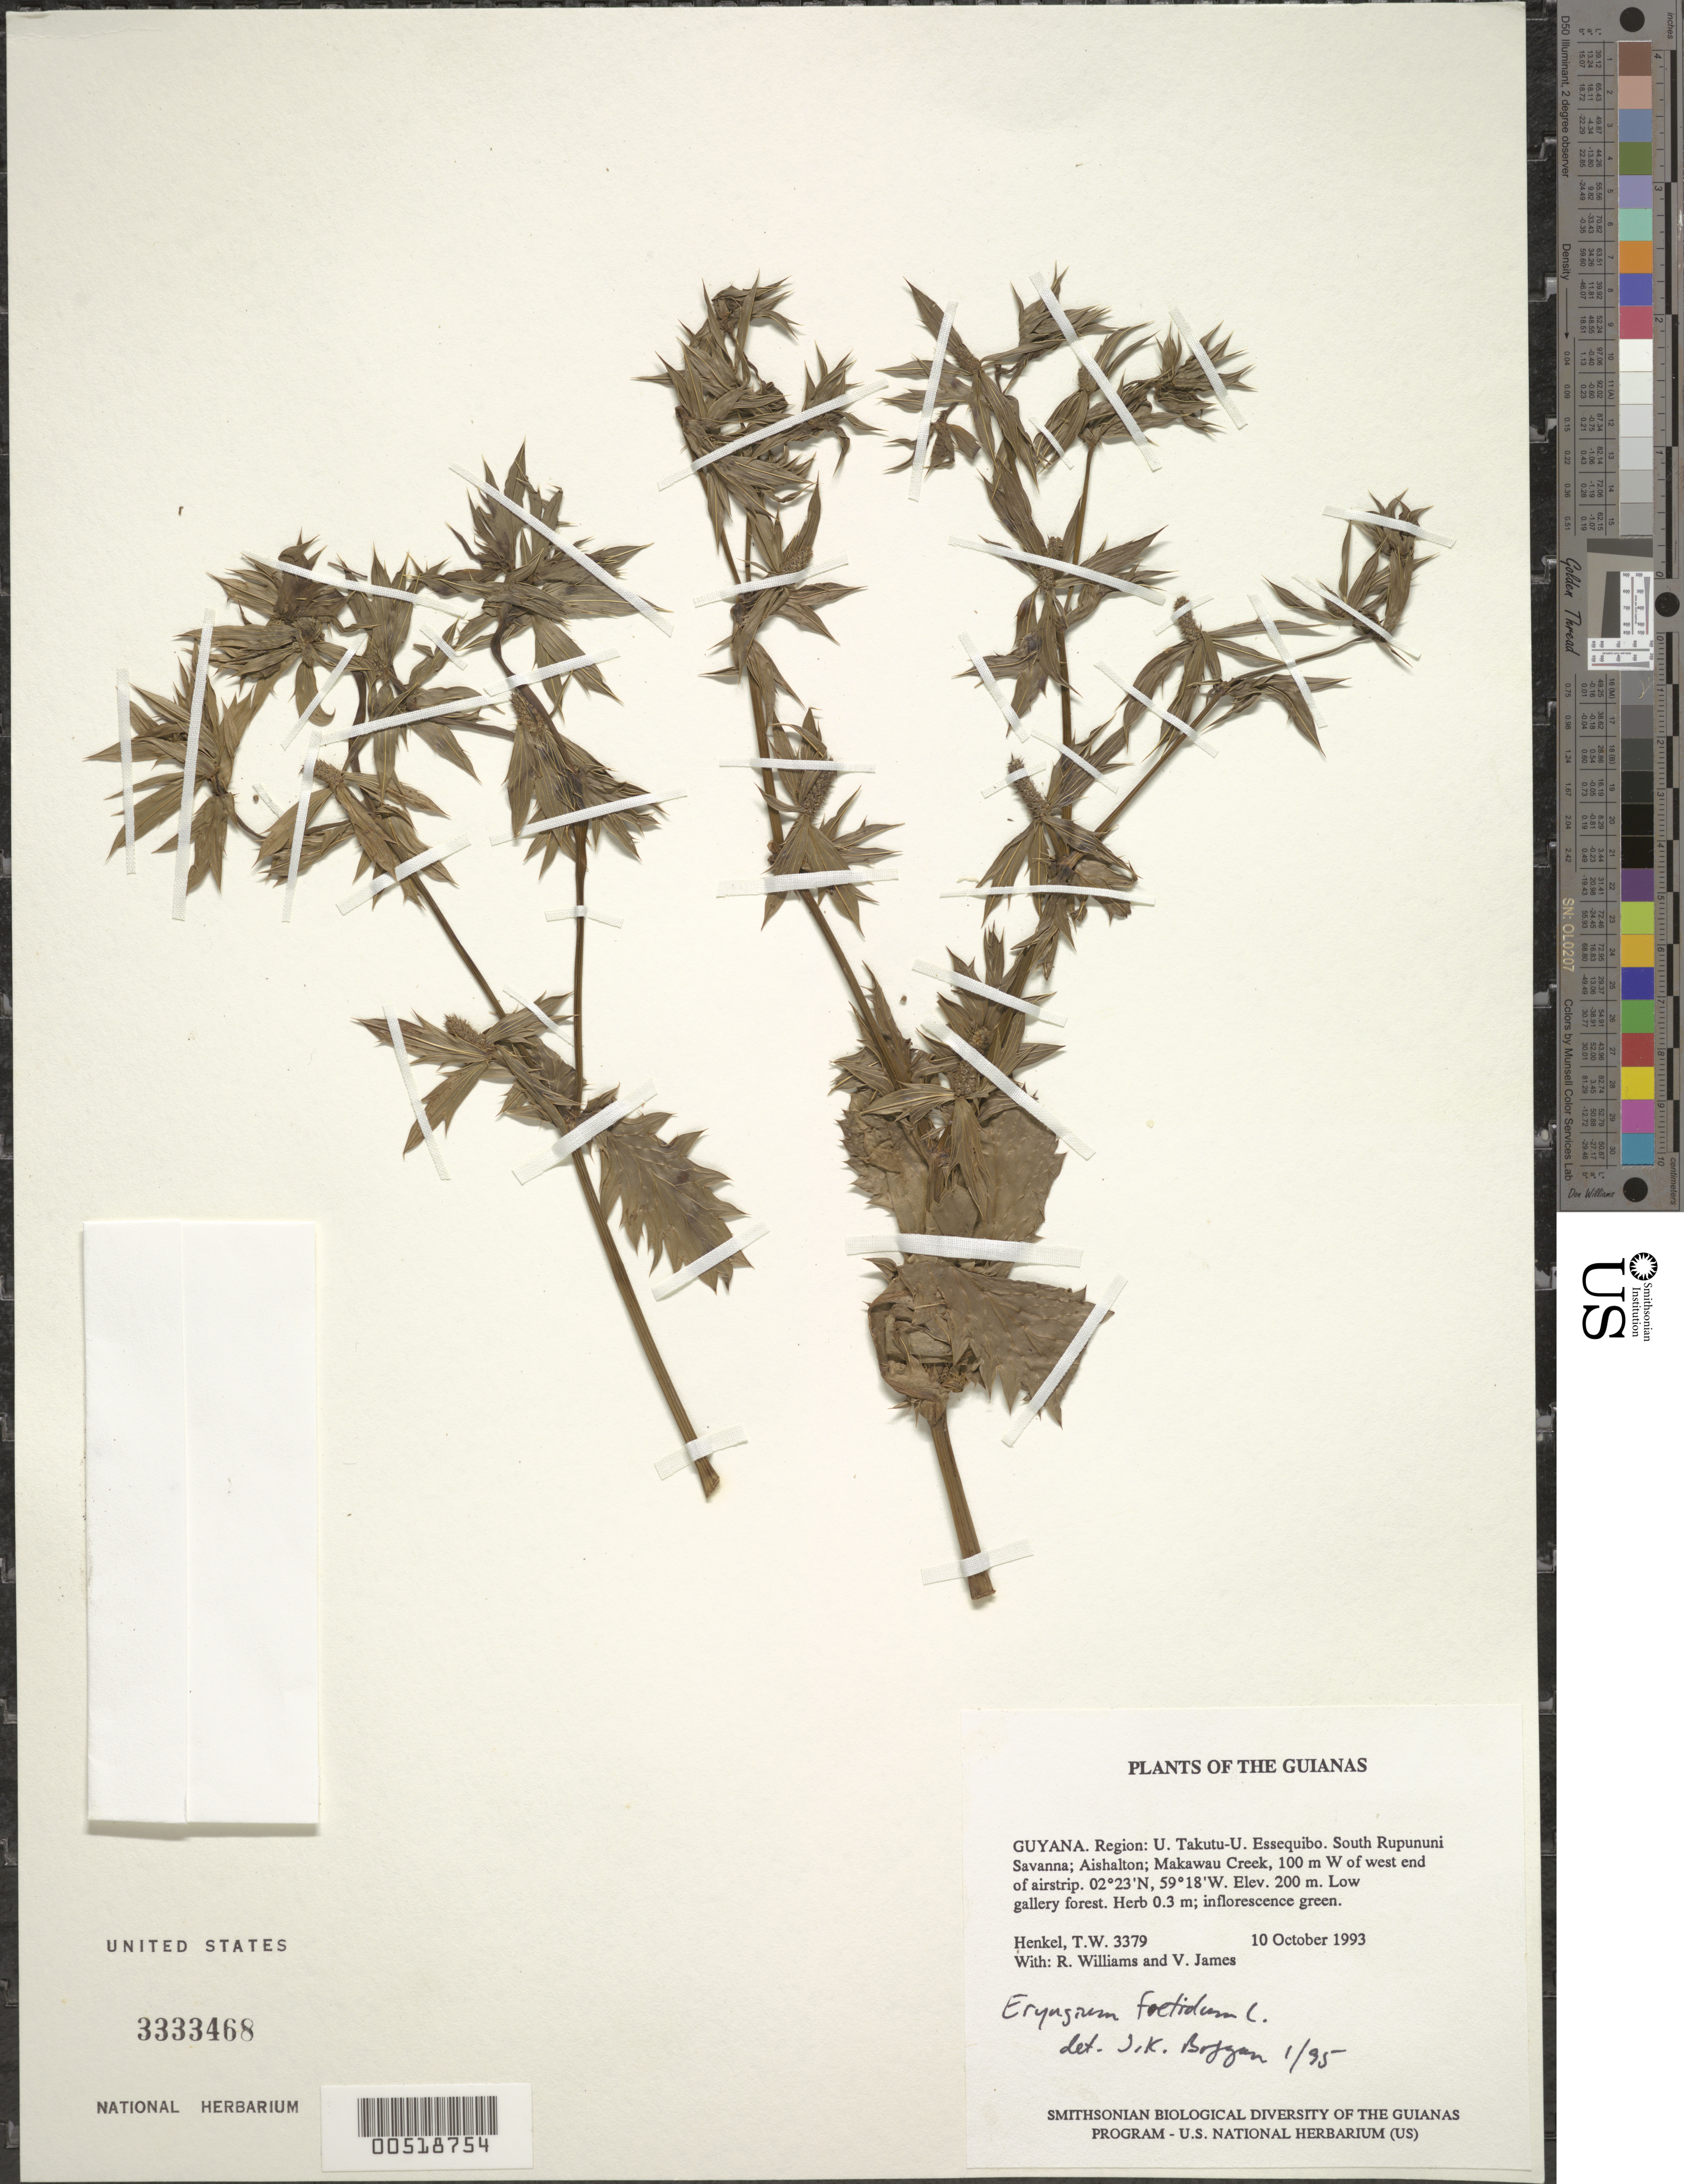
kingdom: Plantae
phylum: Tracheophyta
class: Magnoliopsida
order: Apiales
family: Apiaceae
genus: Eryngium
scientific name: Eryngium foetidum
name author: L.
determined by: Boggan, J. K., (US), NMNH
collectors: T. Henkel, R. Williams & V. James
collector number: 3379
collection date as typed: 10 October 1993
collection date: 1993-10-10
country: Guyana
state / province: U. Takutu-U. Essequibo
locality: South Rupununi Savanna; Aishalton; Makawau Creek, 100 m W of west end of airstrip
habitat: Low gallery forest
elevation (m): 200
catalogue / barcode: US 3333468